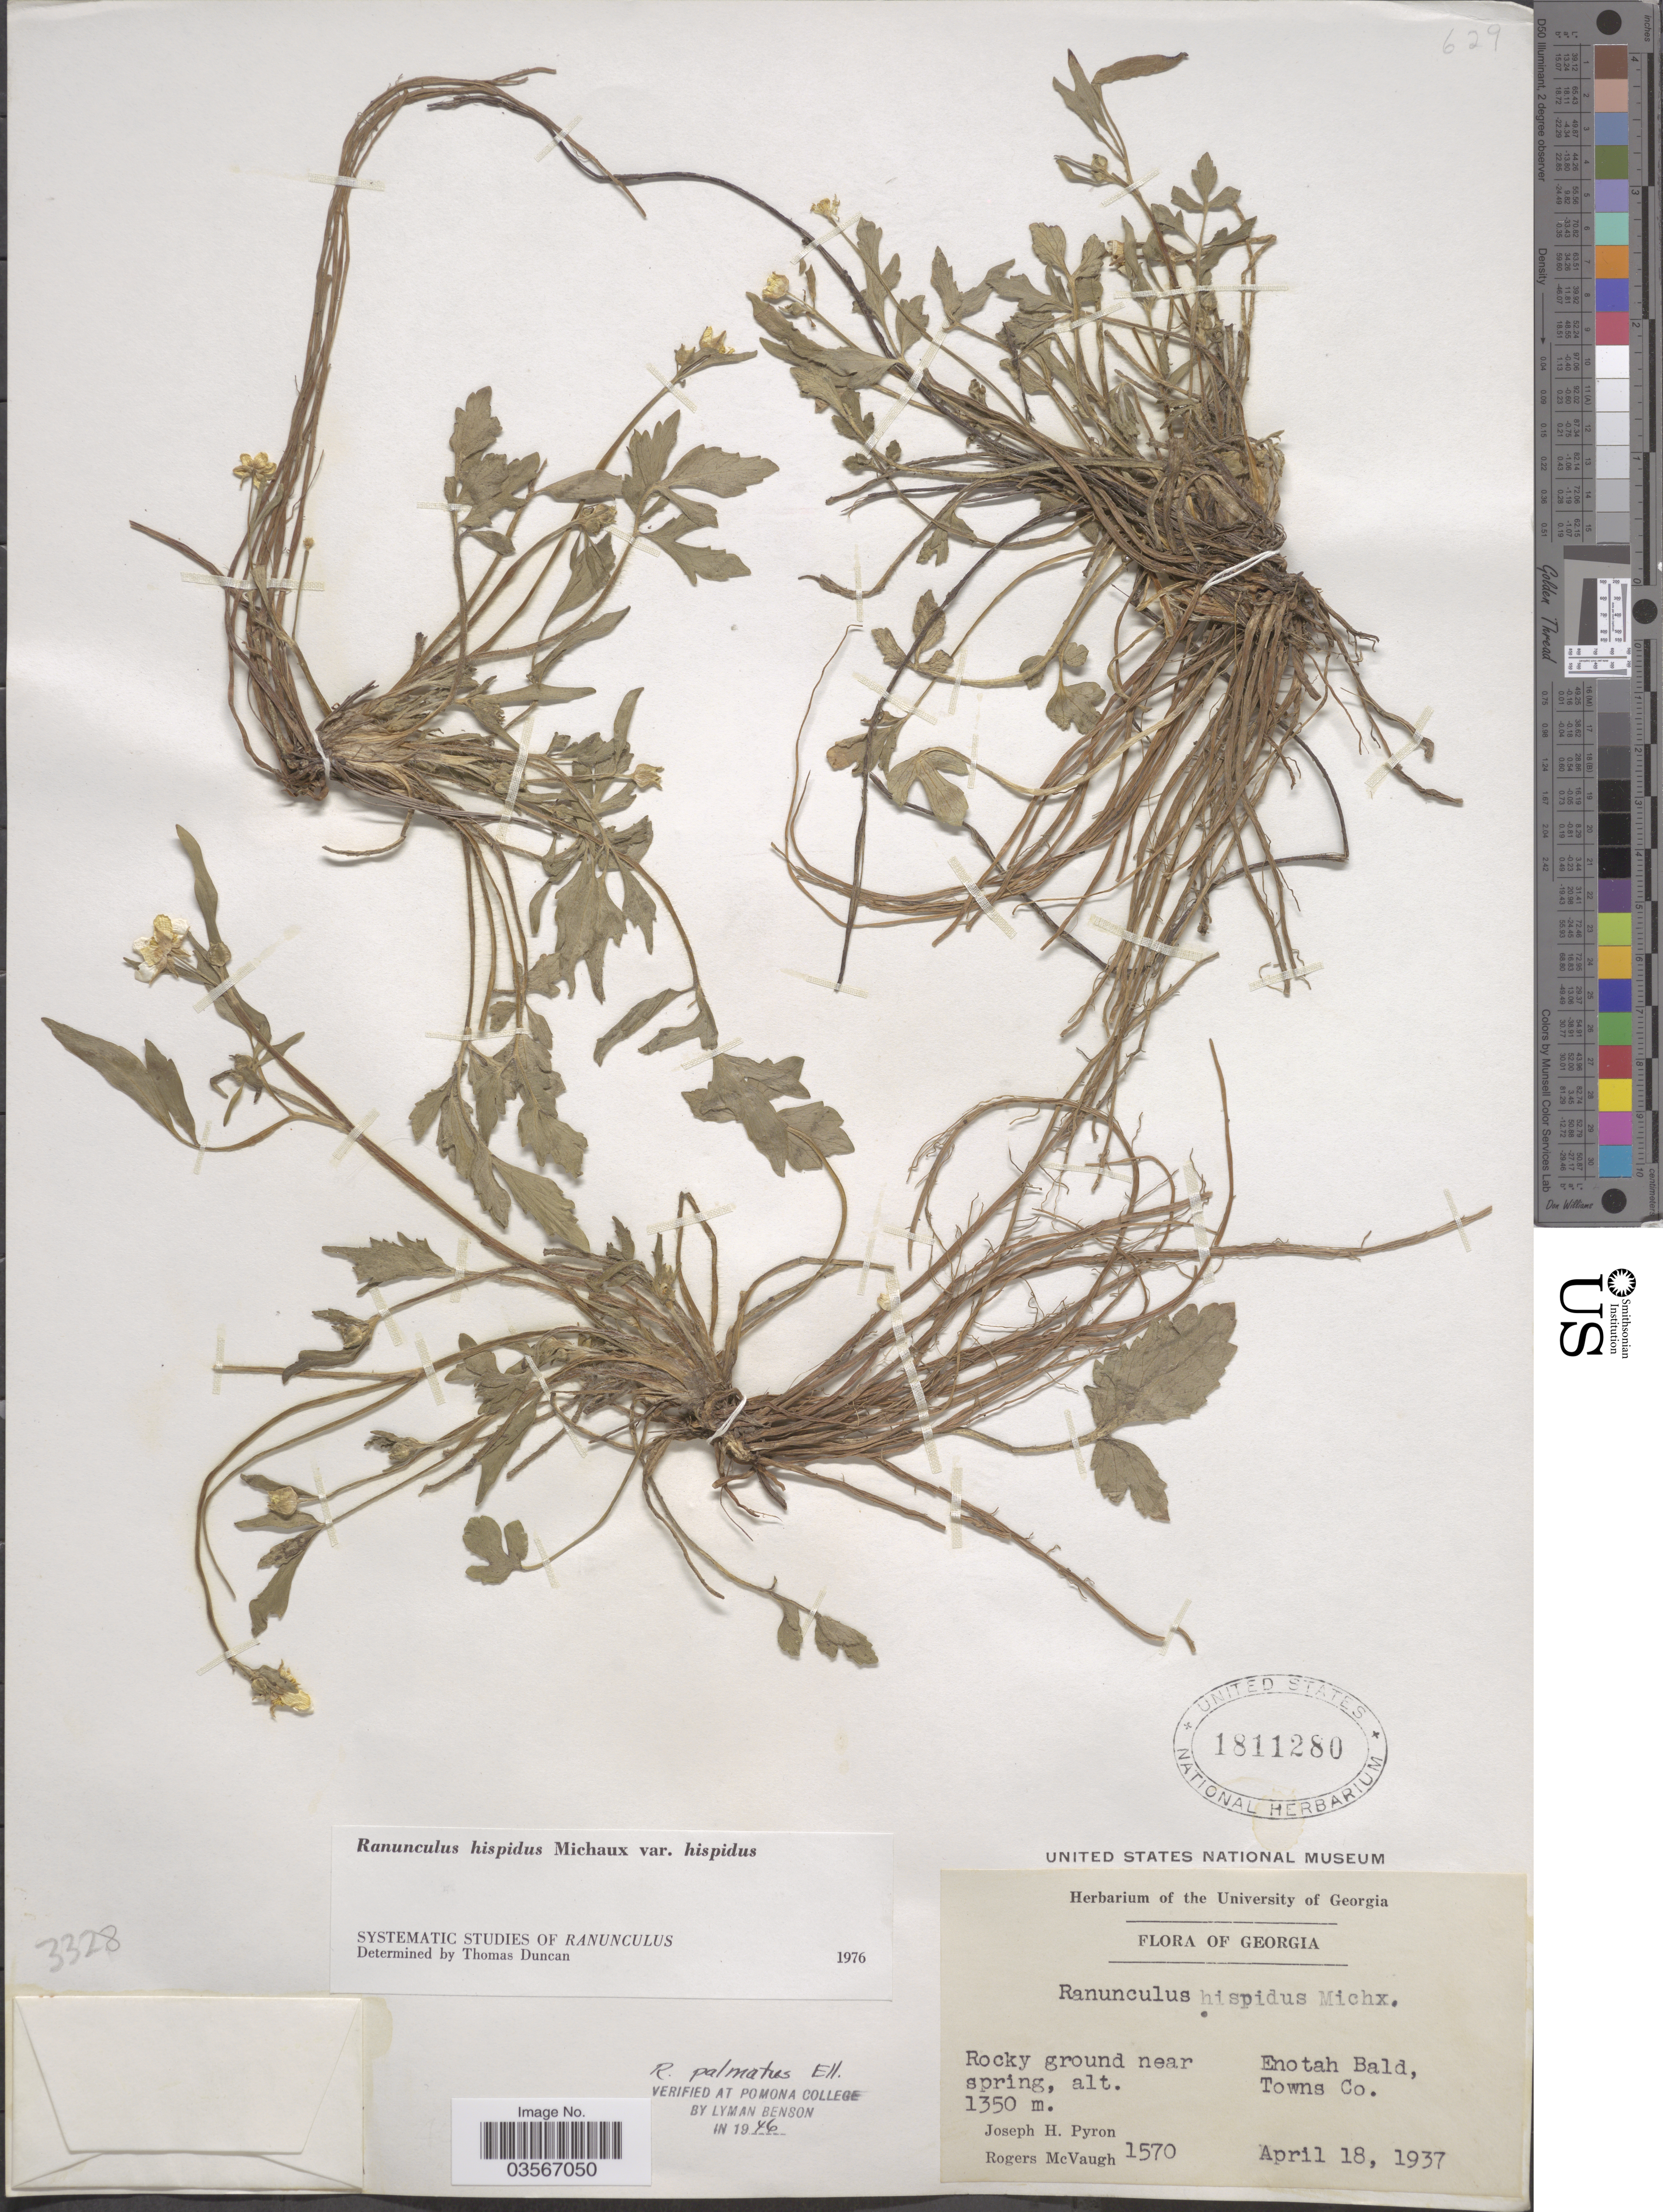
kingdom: Plantae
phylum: Tracheophyta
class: Magnoliopsida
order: Ranunculales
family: Ranunculaceae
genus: Ranunculus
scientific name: Ranunculus hispidus var. hispidus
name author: Michx.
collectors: J. H. Pyron & R. McVaugh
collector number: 1570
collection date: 1937-04-18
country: United States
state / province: Georgia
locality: Rocky ground near spring, Enotah Bald, Towns Co.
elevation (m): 1350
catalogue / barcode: US 1811280